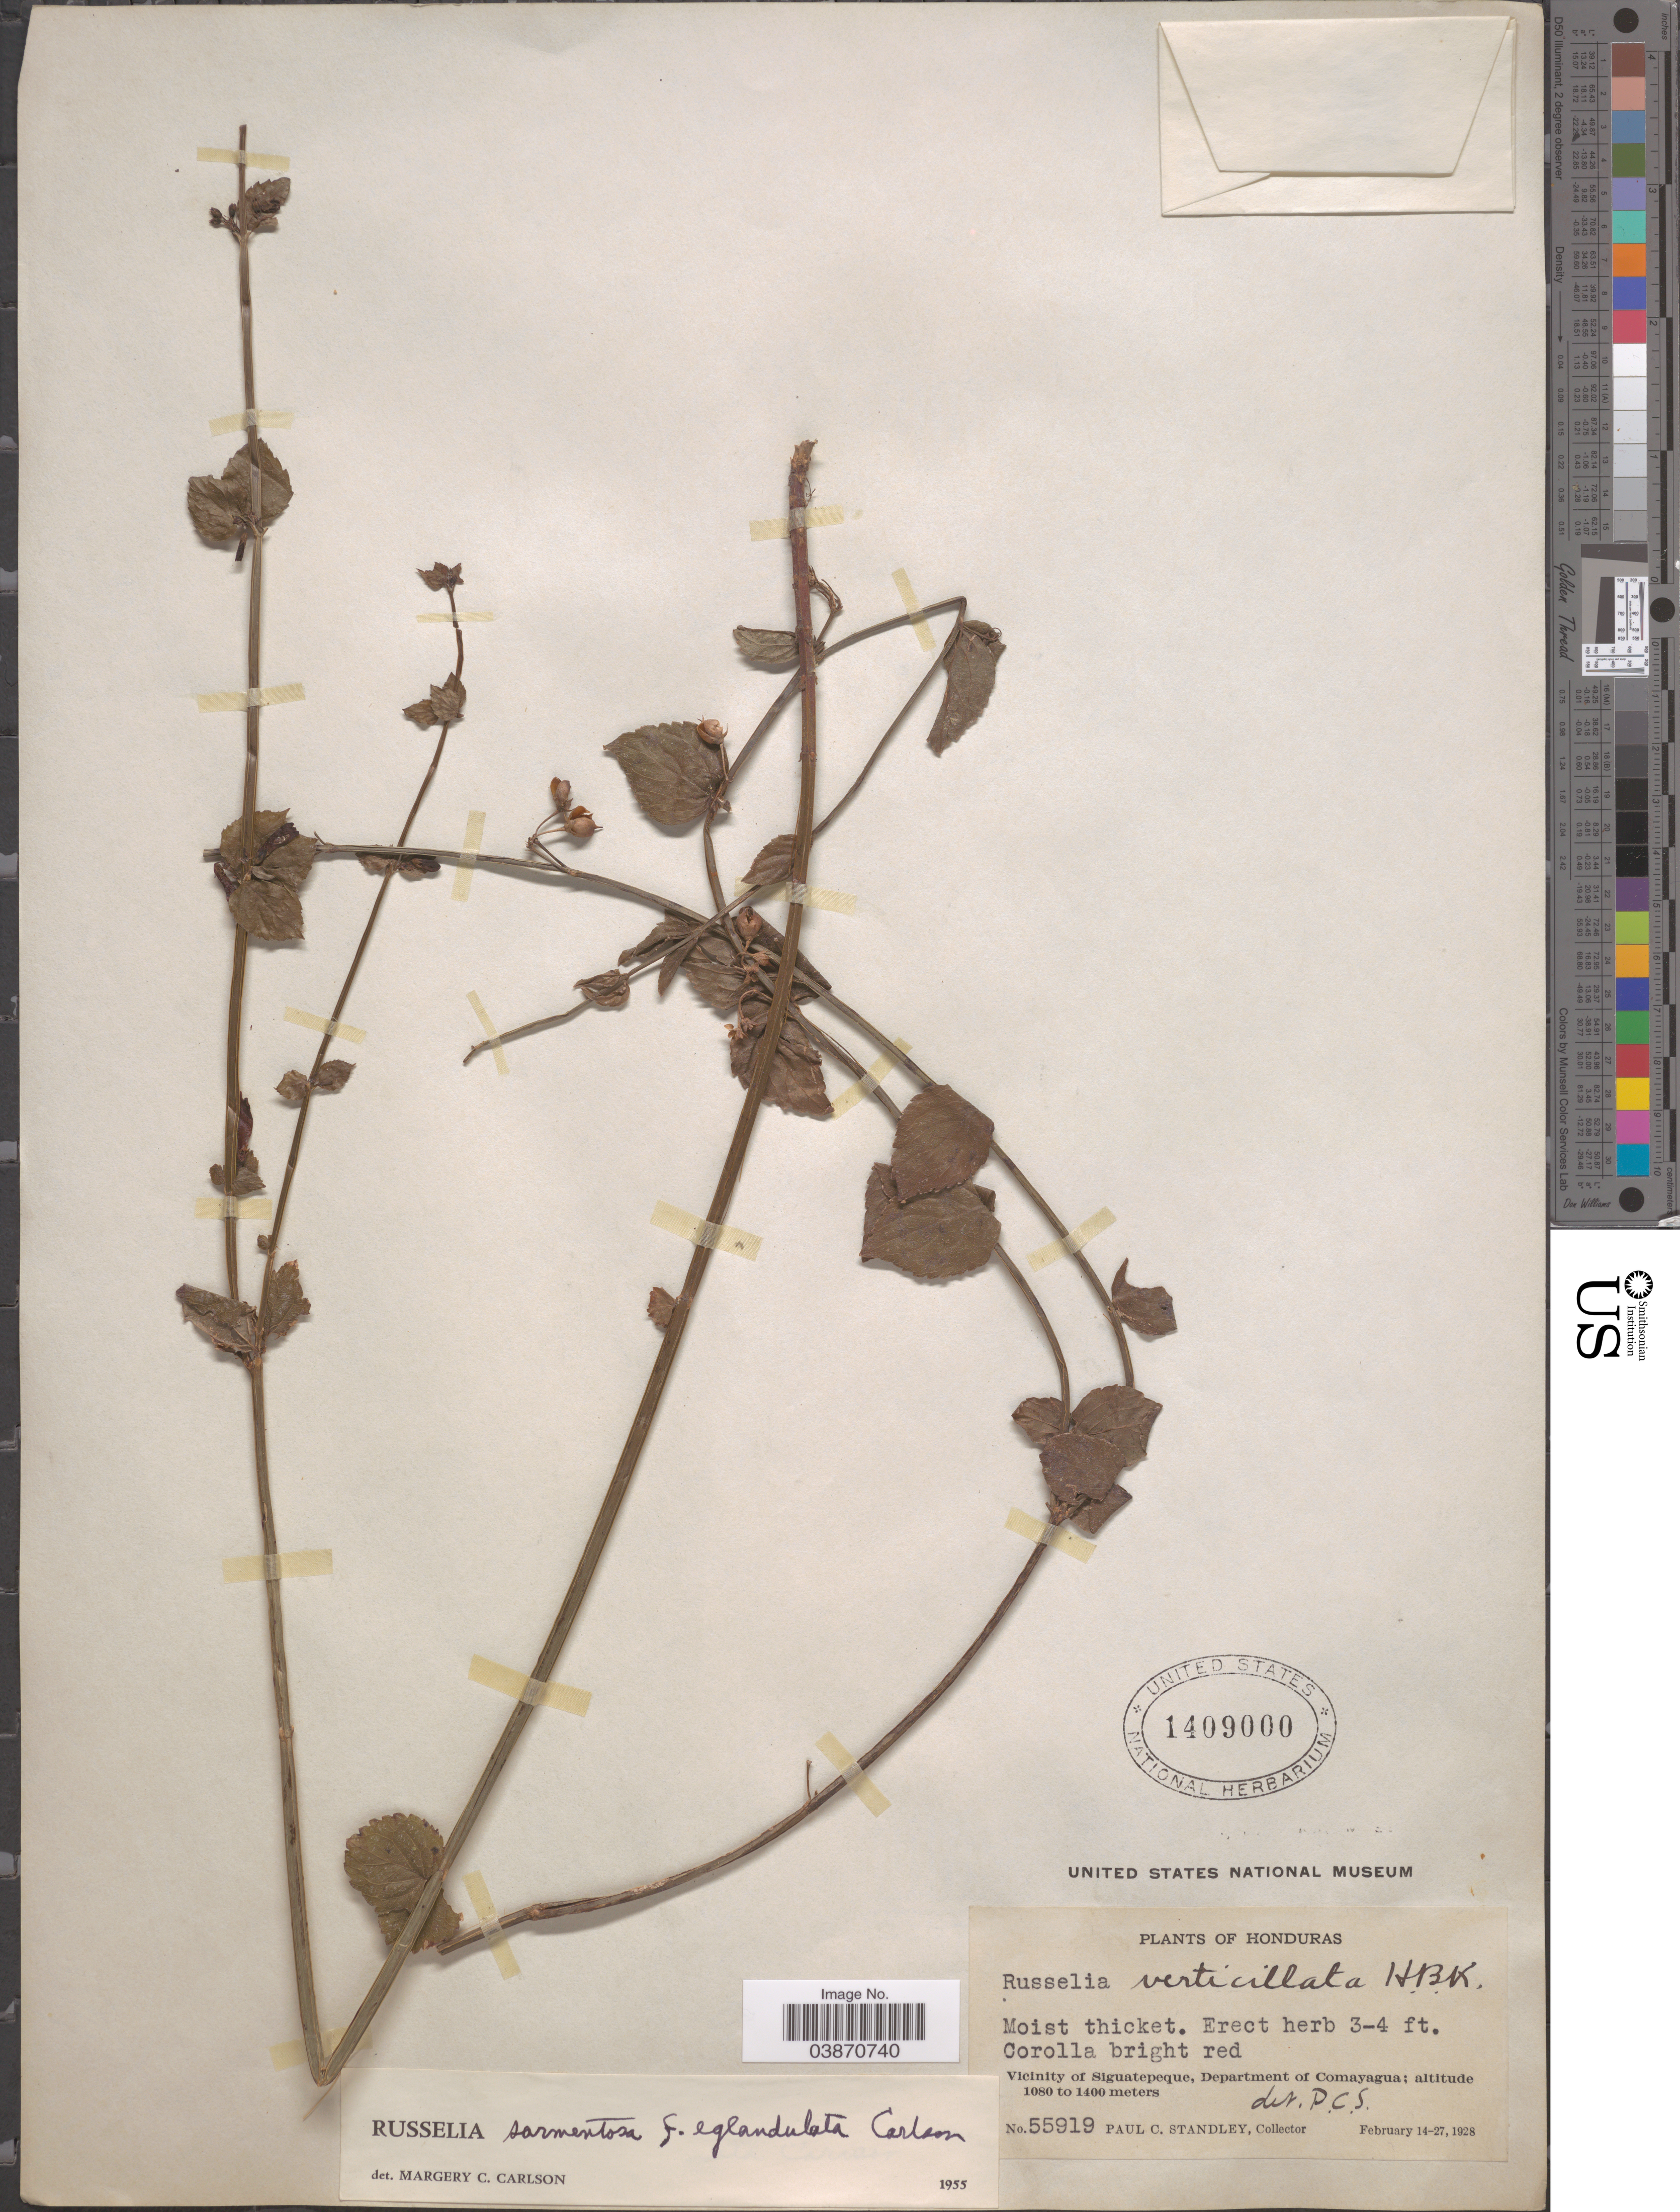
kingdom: Plantae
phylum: Tracheophyta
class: Magnoliopsida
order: Lamiales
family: Plantaginaceae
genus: Russelia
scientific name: Russelia sarmentosa f. eglandulata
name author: Carlson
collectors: P. C. Standley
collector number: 55919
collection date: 1928-02-14/1928-02-27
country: Honduras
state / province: Comayagua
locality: Vicinity of Siguatepeque, Department of Comayagua.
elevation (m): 1080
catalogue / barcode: US 1409000